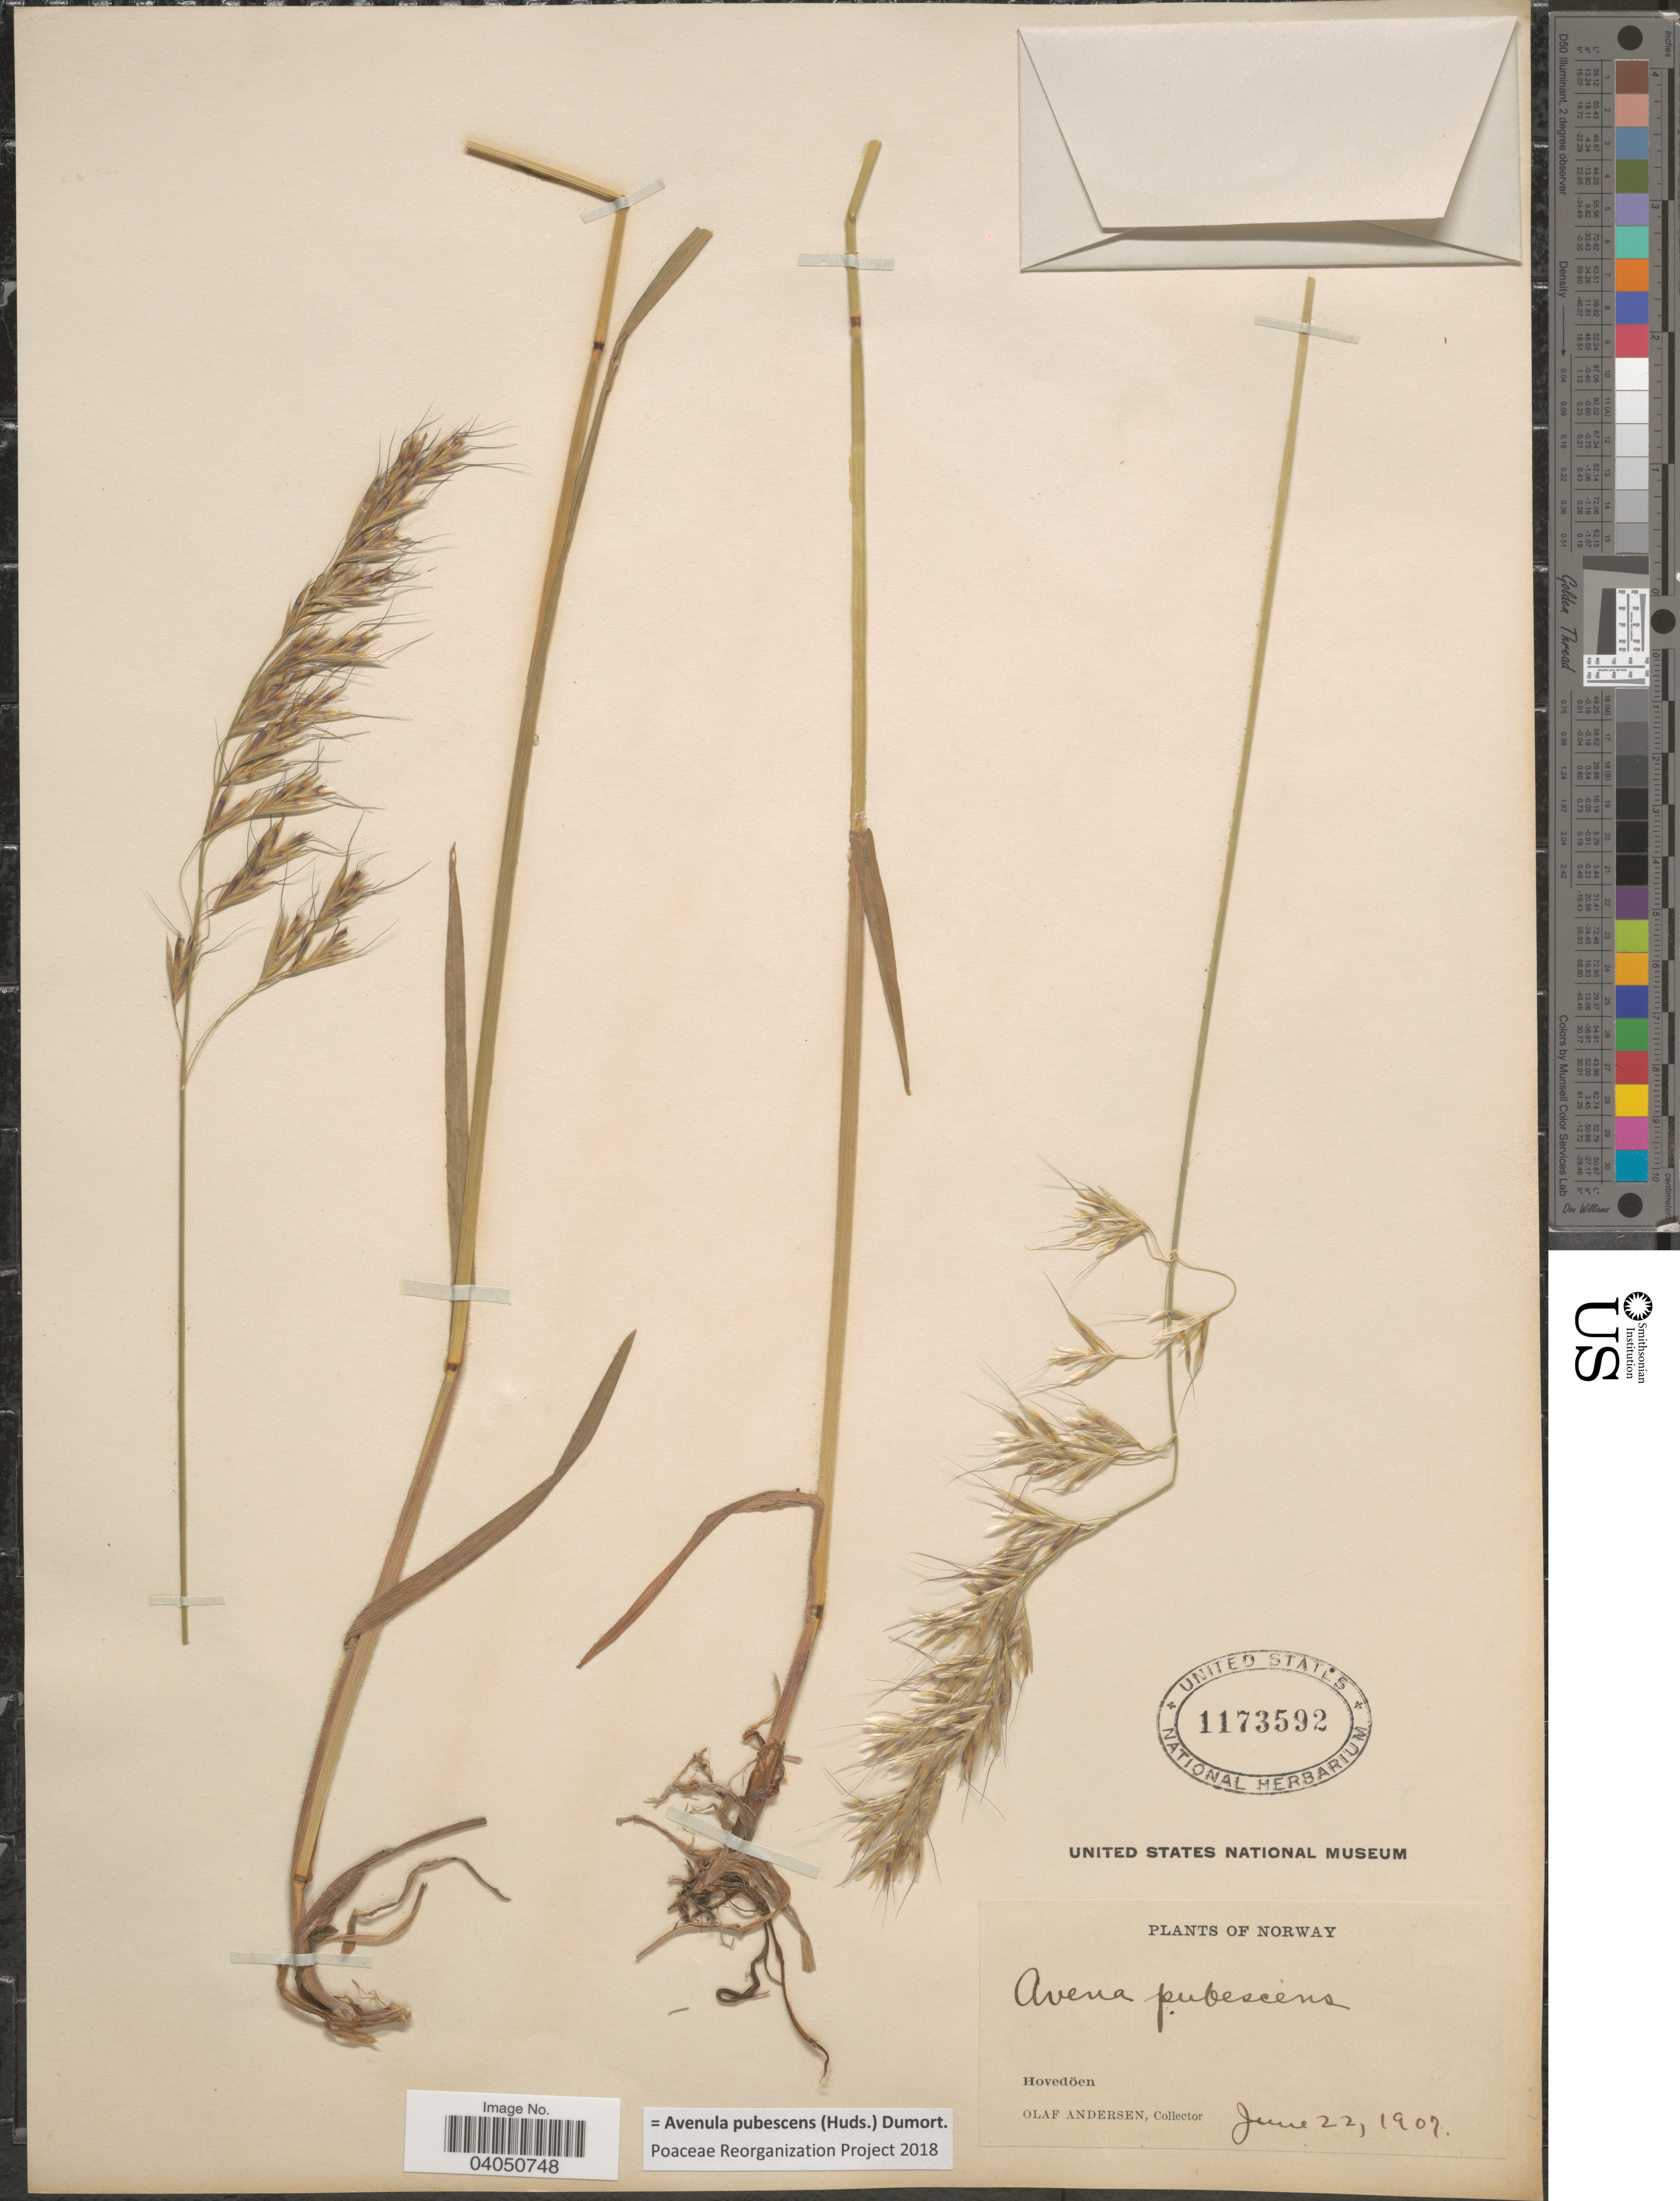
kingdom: Plantae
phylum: Tracheophyta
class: Liliopsida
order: Poales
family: Poaceae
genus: Avenula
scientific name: Avenula pubescens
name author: (Huds.) Dumort.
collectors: O. Andersen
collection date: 1907-06-22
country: Norway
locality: Hovedöen.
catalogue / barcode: US 1173592